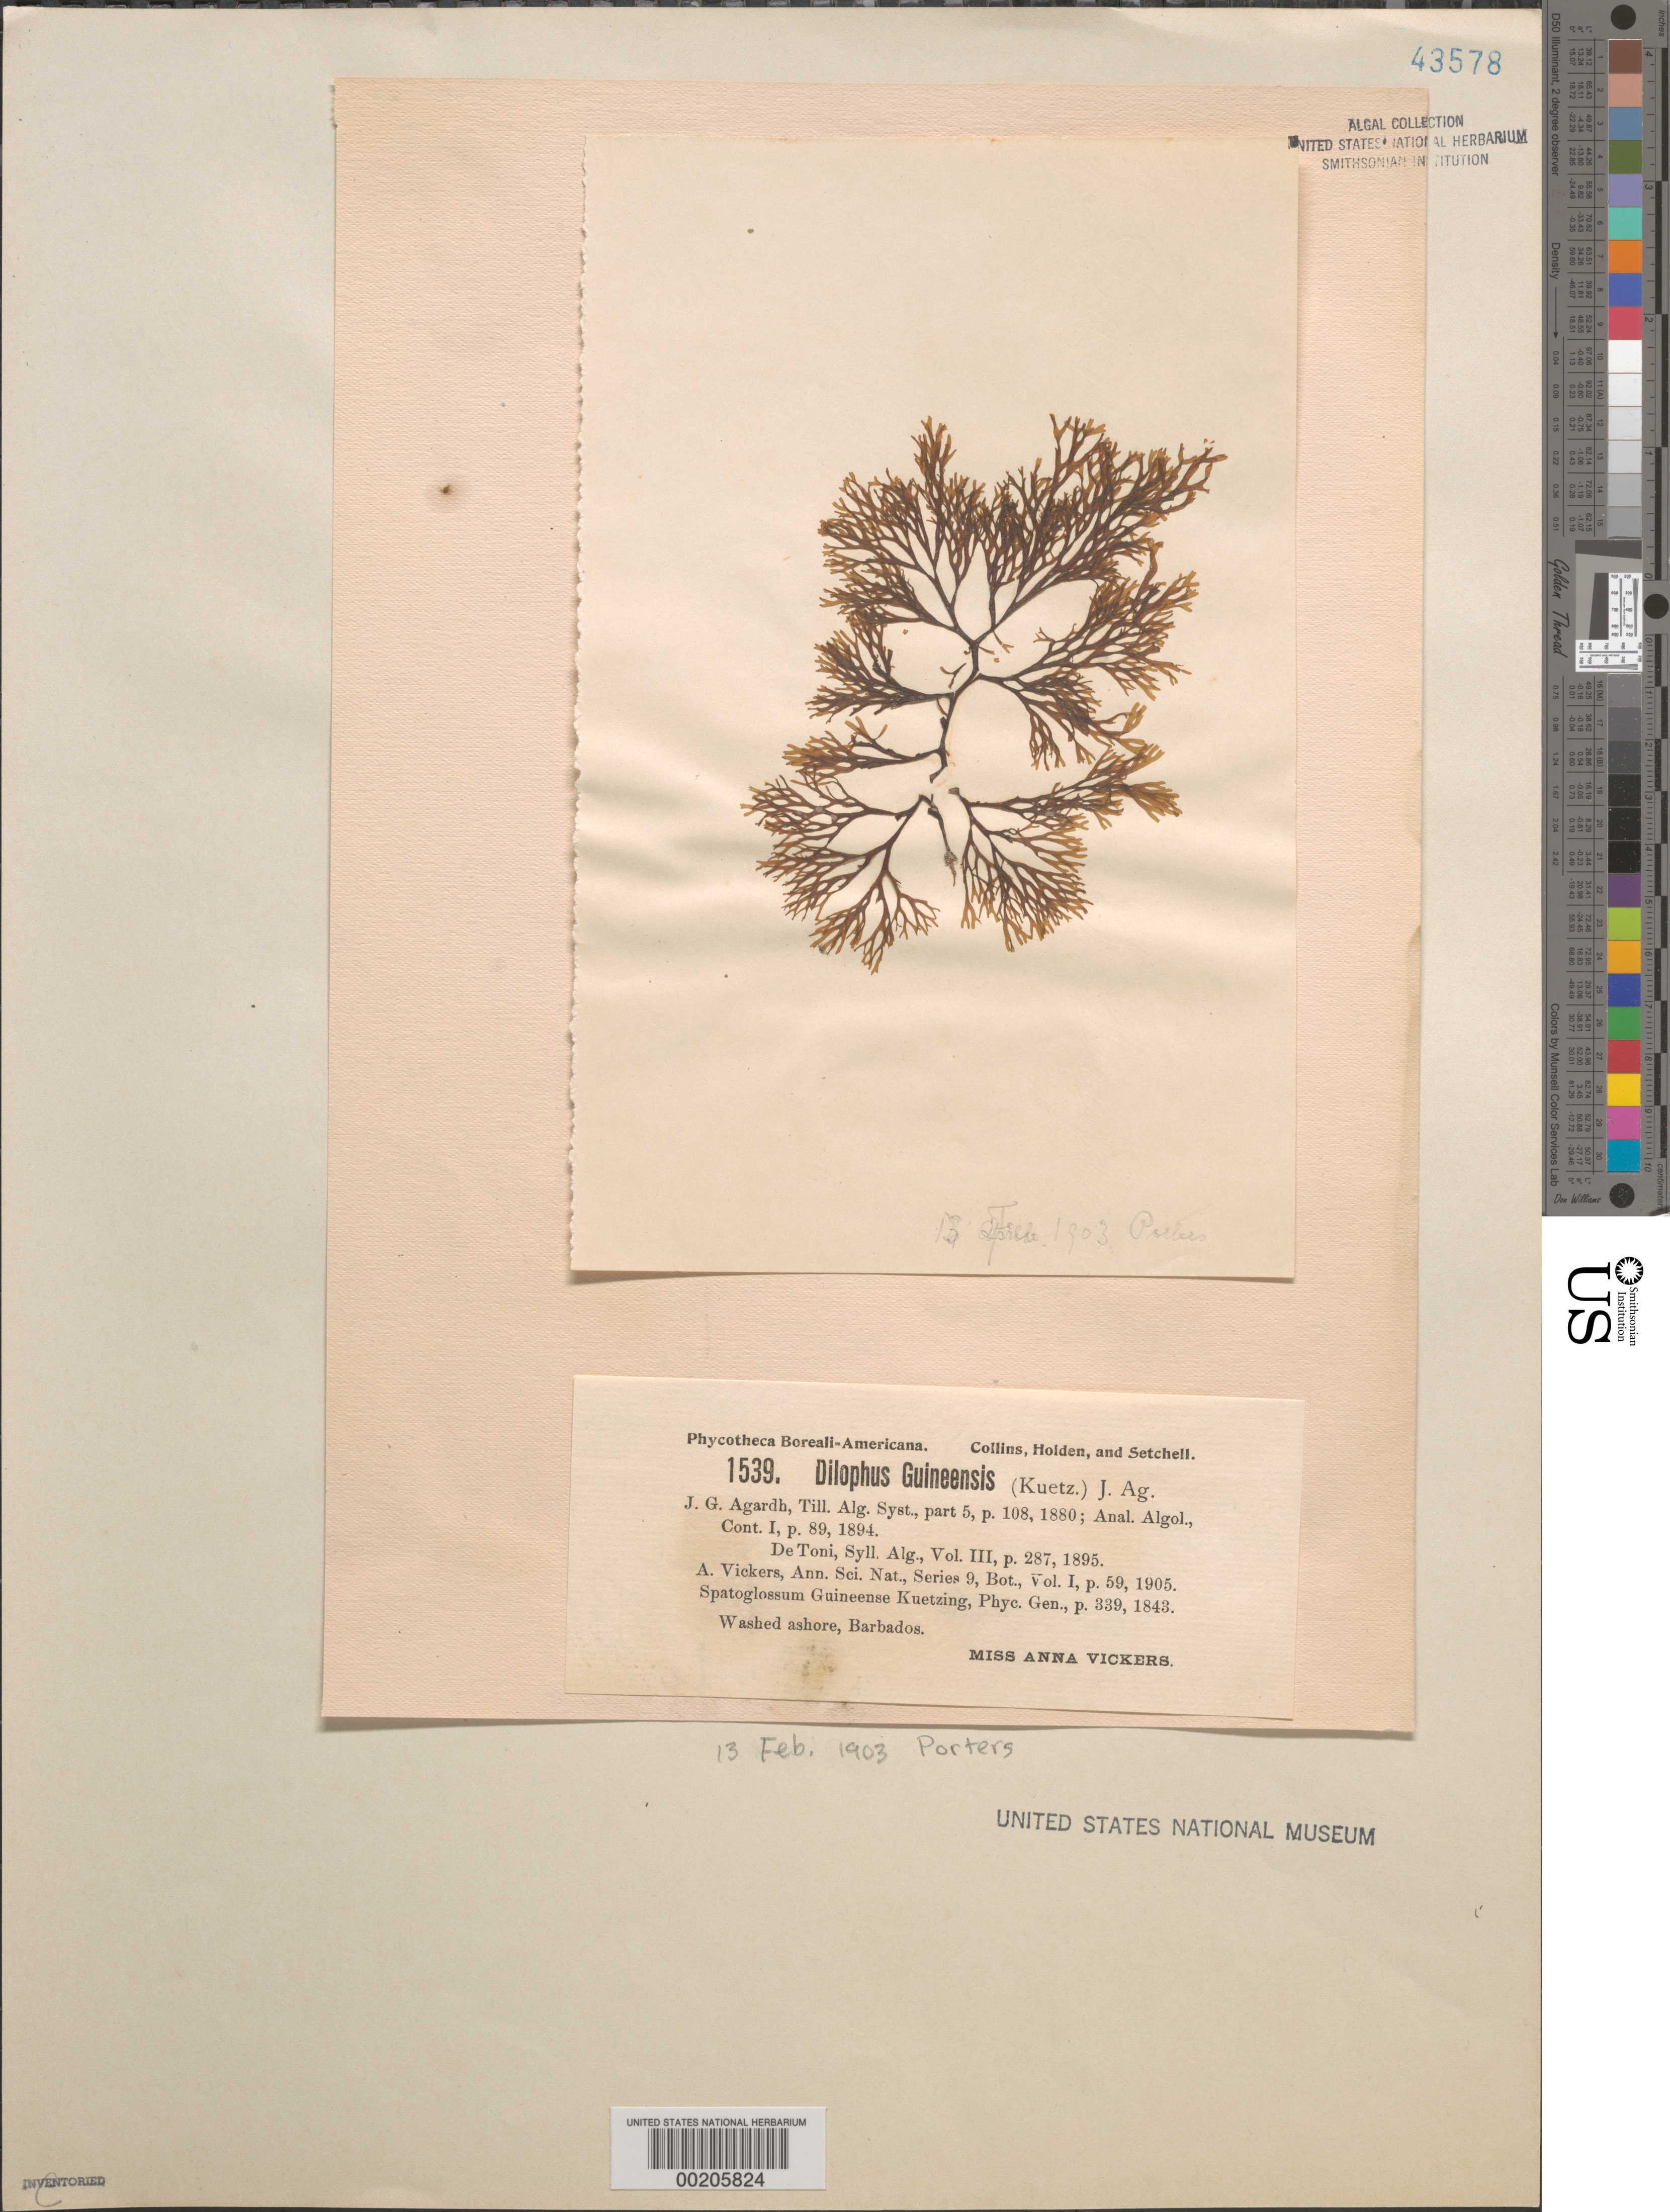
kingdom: Chromista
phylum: Ochrophyta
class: Phaeophyceae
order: Dictyotales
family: Dictyotaceae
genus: Dictyota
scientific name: Dictyota guineensis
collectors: A. Vickers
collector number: PB-A 1539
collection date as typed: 13 Feb 1903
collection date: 1903-02-13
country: Barbados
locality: Porters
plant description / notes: Collins, Holden & Setchell, Phycotheca Boreali-Americana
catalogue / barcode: US 43578